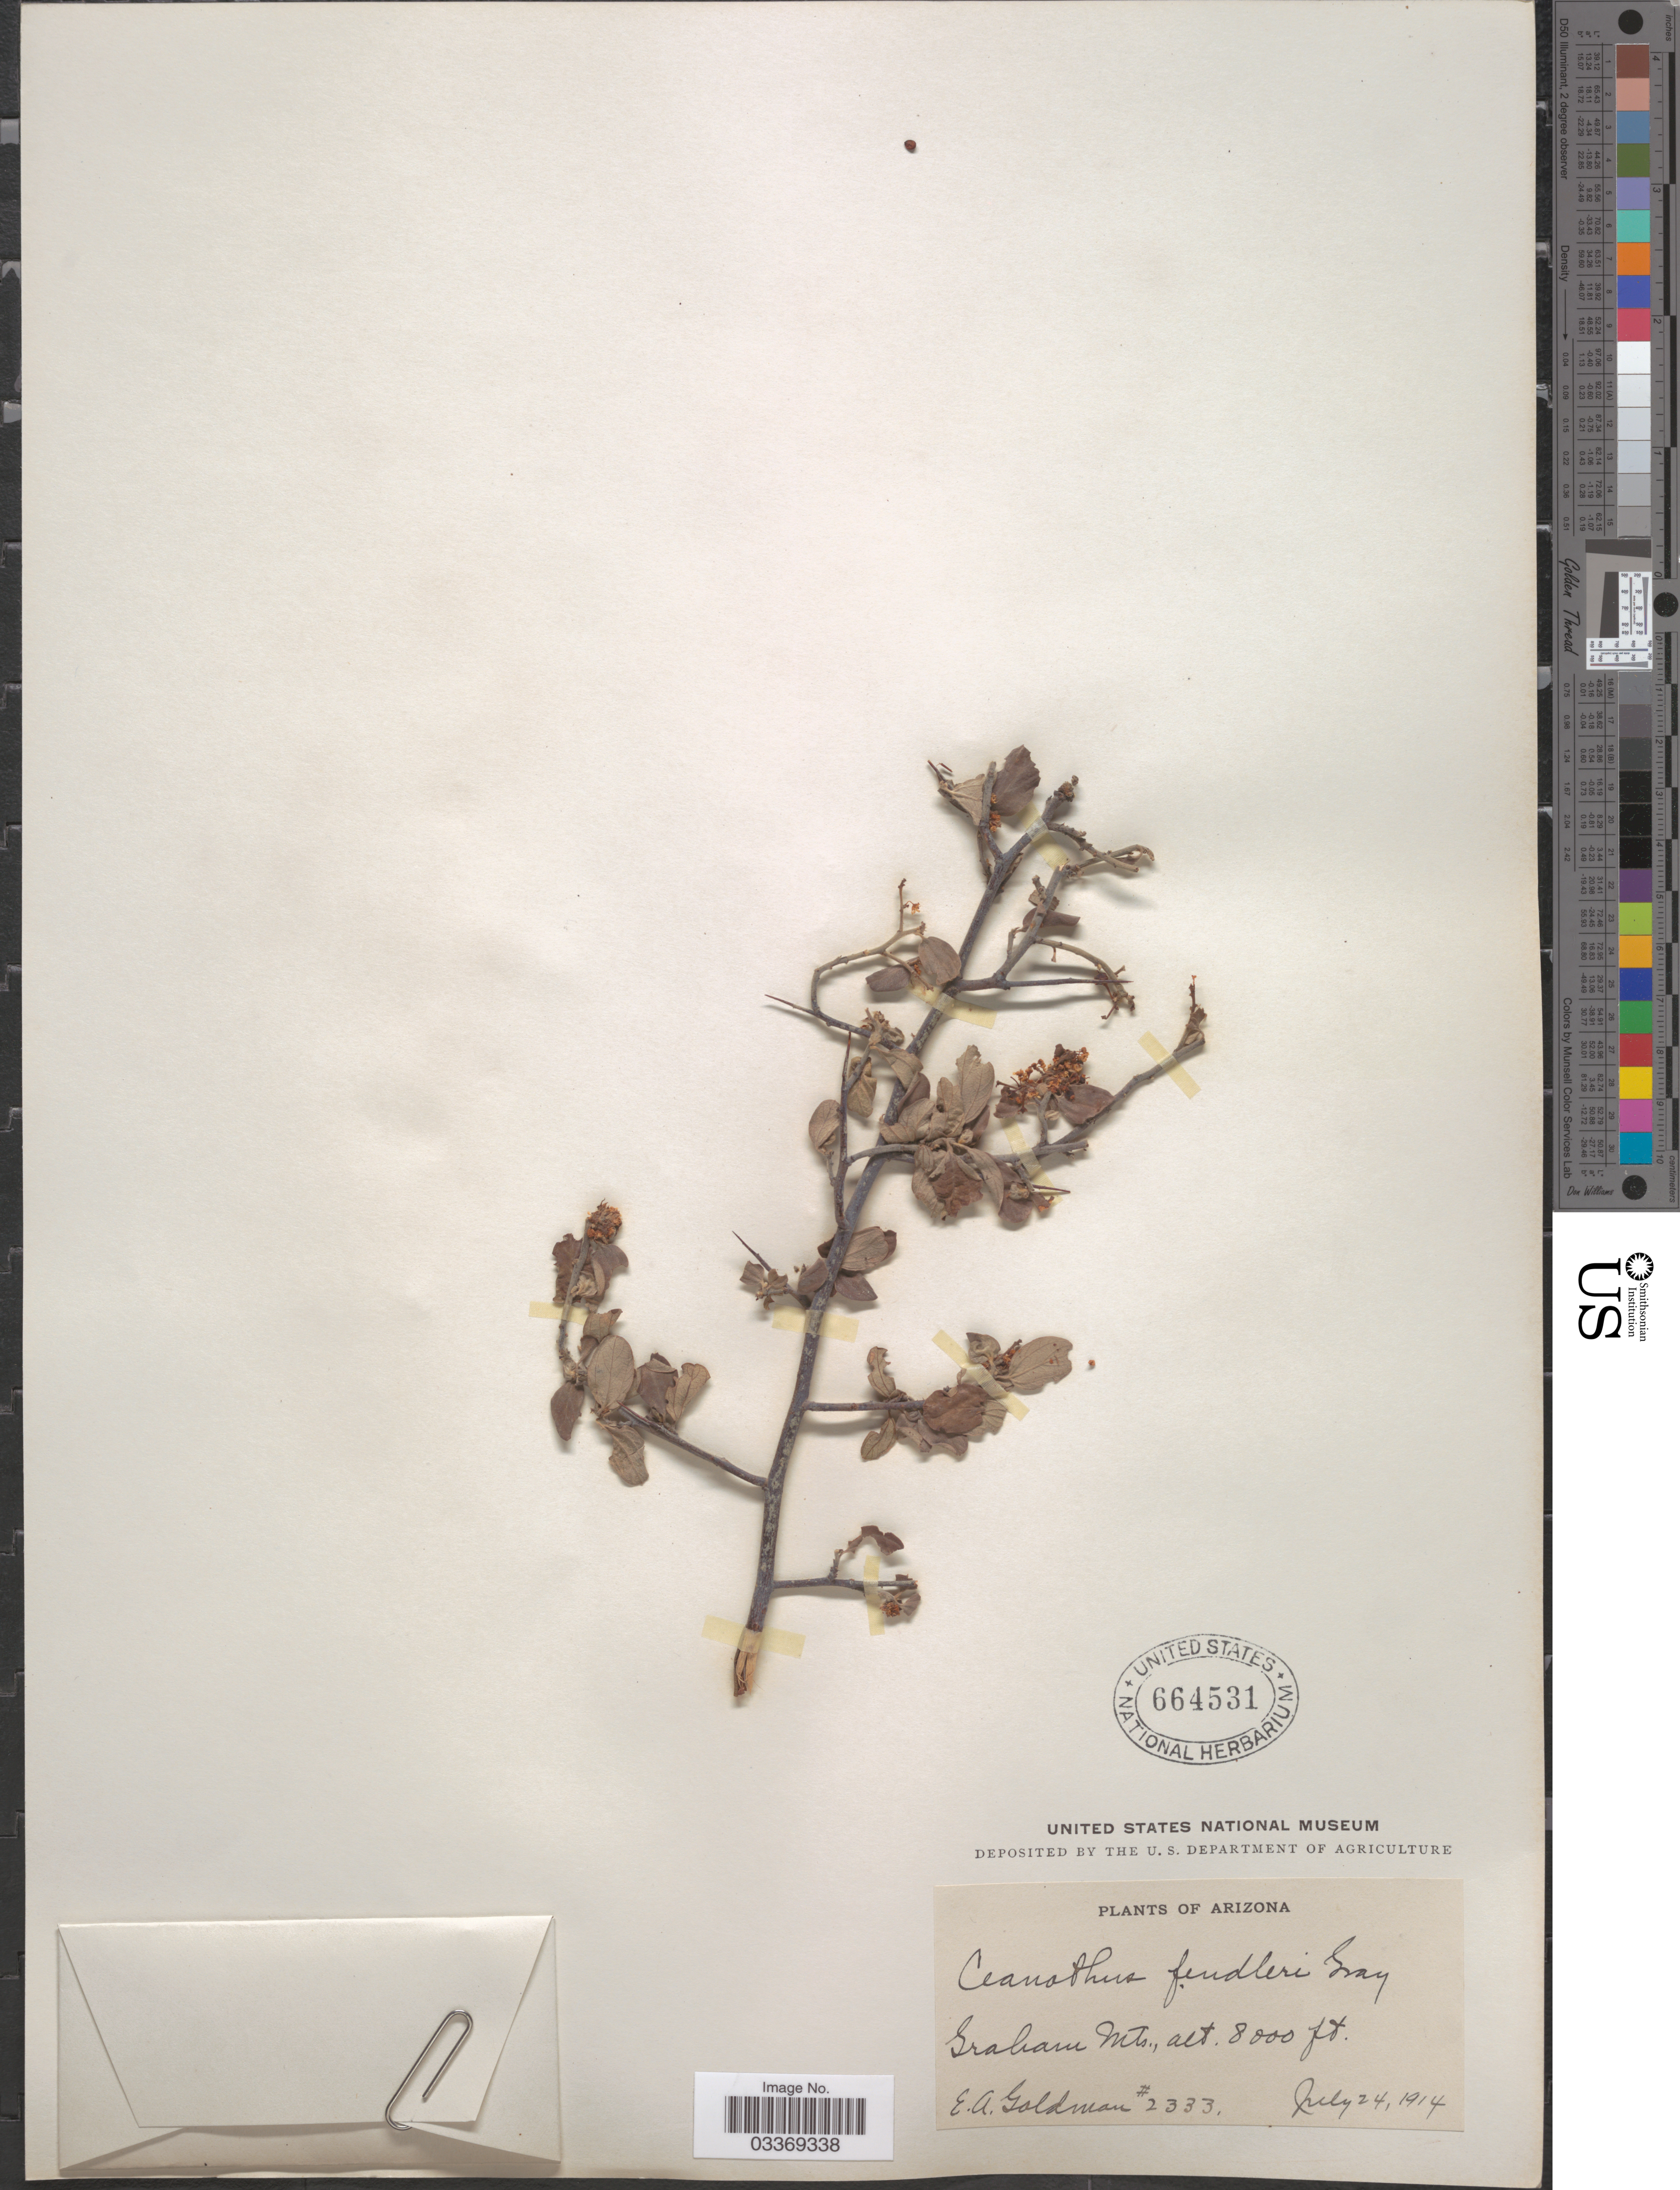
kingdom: Plantae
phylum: Tracheophyta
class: Magnoliopsida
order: Rosales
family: Rhamnaceae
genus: Ceanothus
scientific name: Ceanothus fendleri var. venosus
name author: (A. Gray) Trel.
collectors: E. A. Goldman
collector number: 2333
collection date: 1914-07-24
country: United States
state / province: Arizona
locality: Graham Mts.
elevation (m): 2438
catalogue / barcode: US 664531